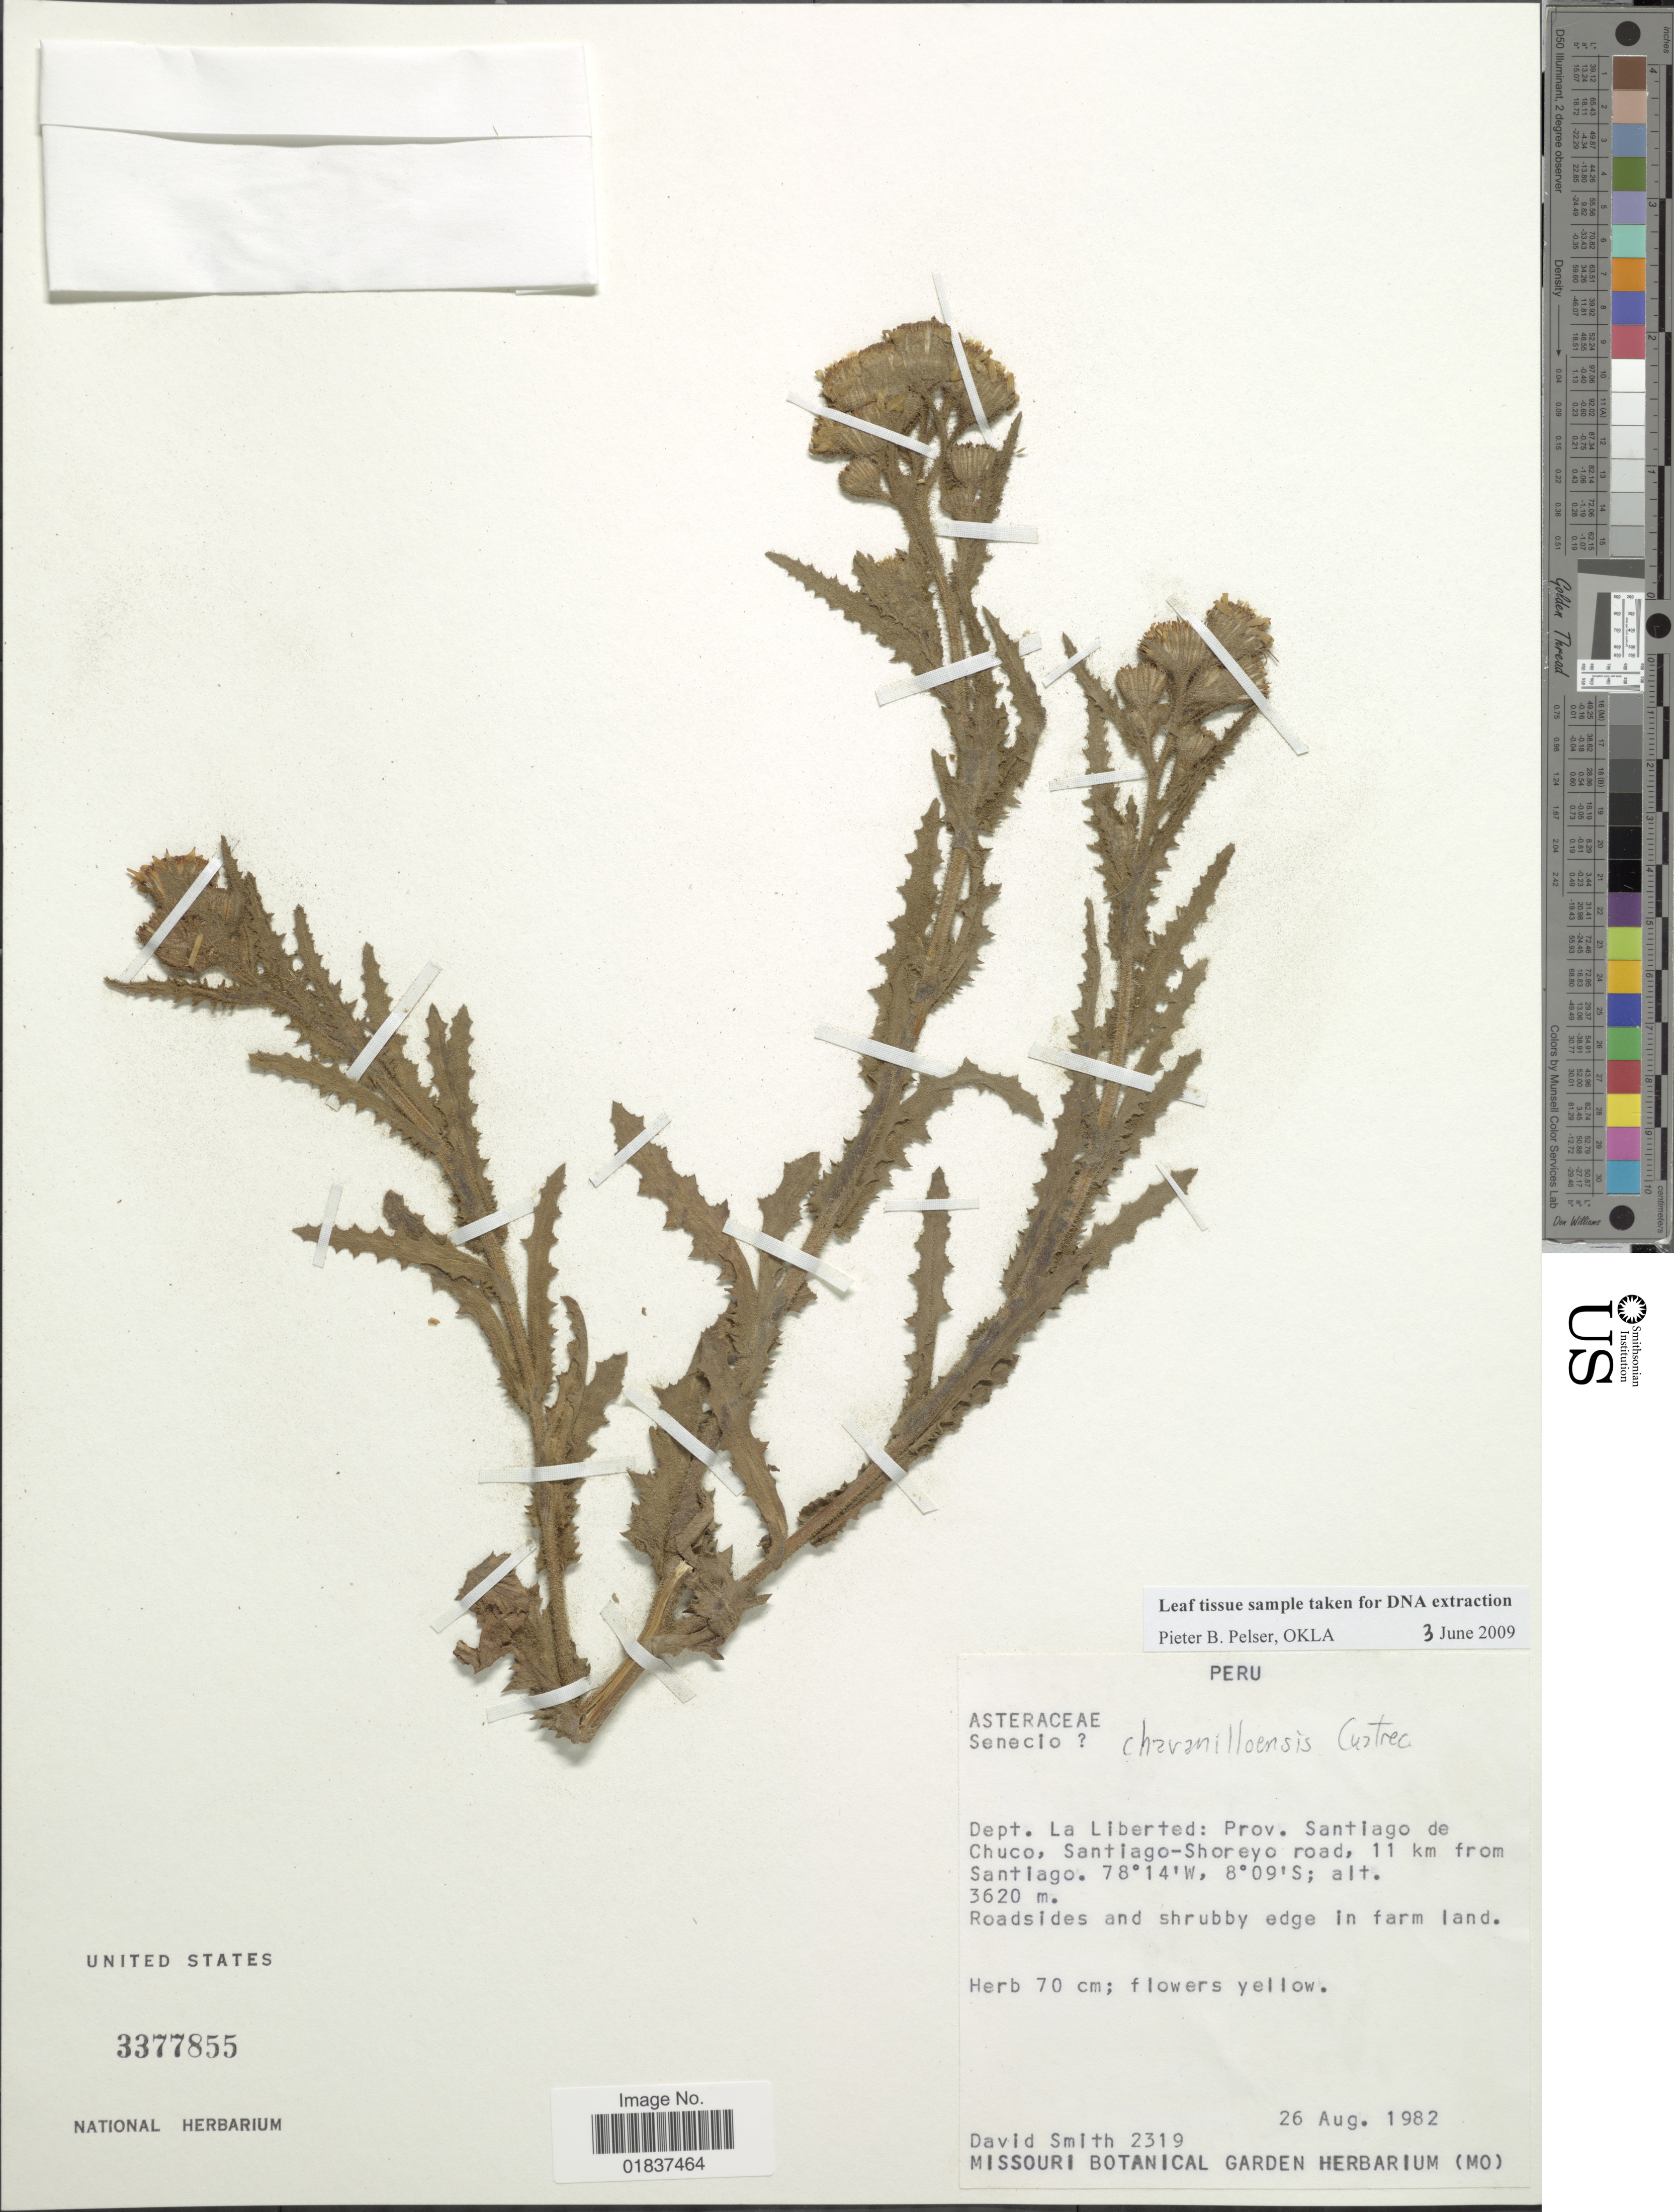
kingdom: Plantae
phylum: Tracheophyta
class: Magnoliopsida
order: Asterales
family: Asteraceae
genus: Senecio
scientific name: Senecio chavanilloensis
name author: Cuatrec.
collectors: D. Smith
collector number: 2319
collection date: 1982-08-26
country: Peru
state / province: La Libertad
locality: Dept. La Libertad: Prov. Santiago de Chuco, Santiago_Shoreyo road, 11 km from Santiago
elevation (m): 3620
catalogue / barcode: US 3377855